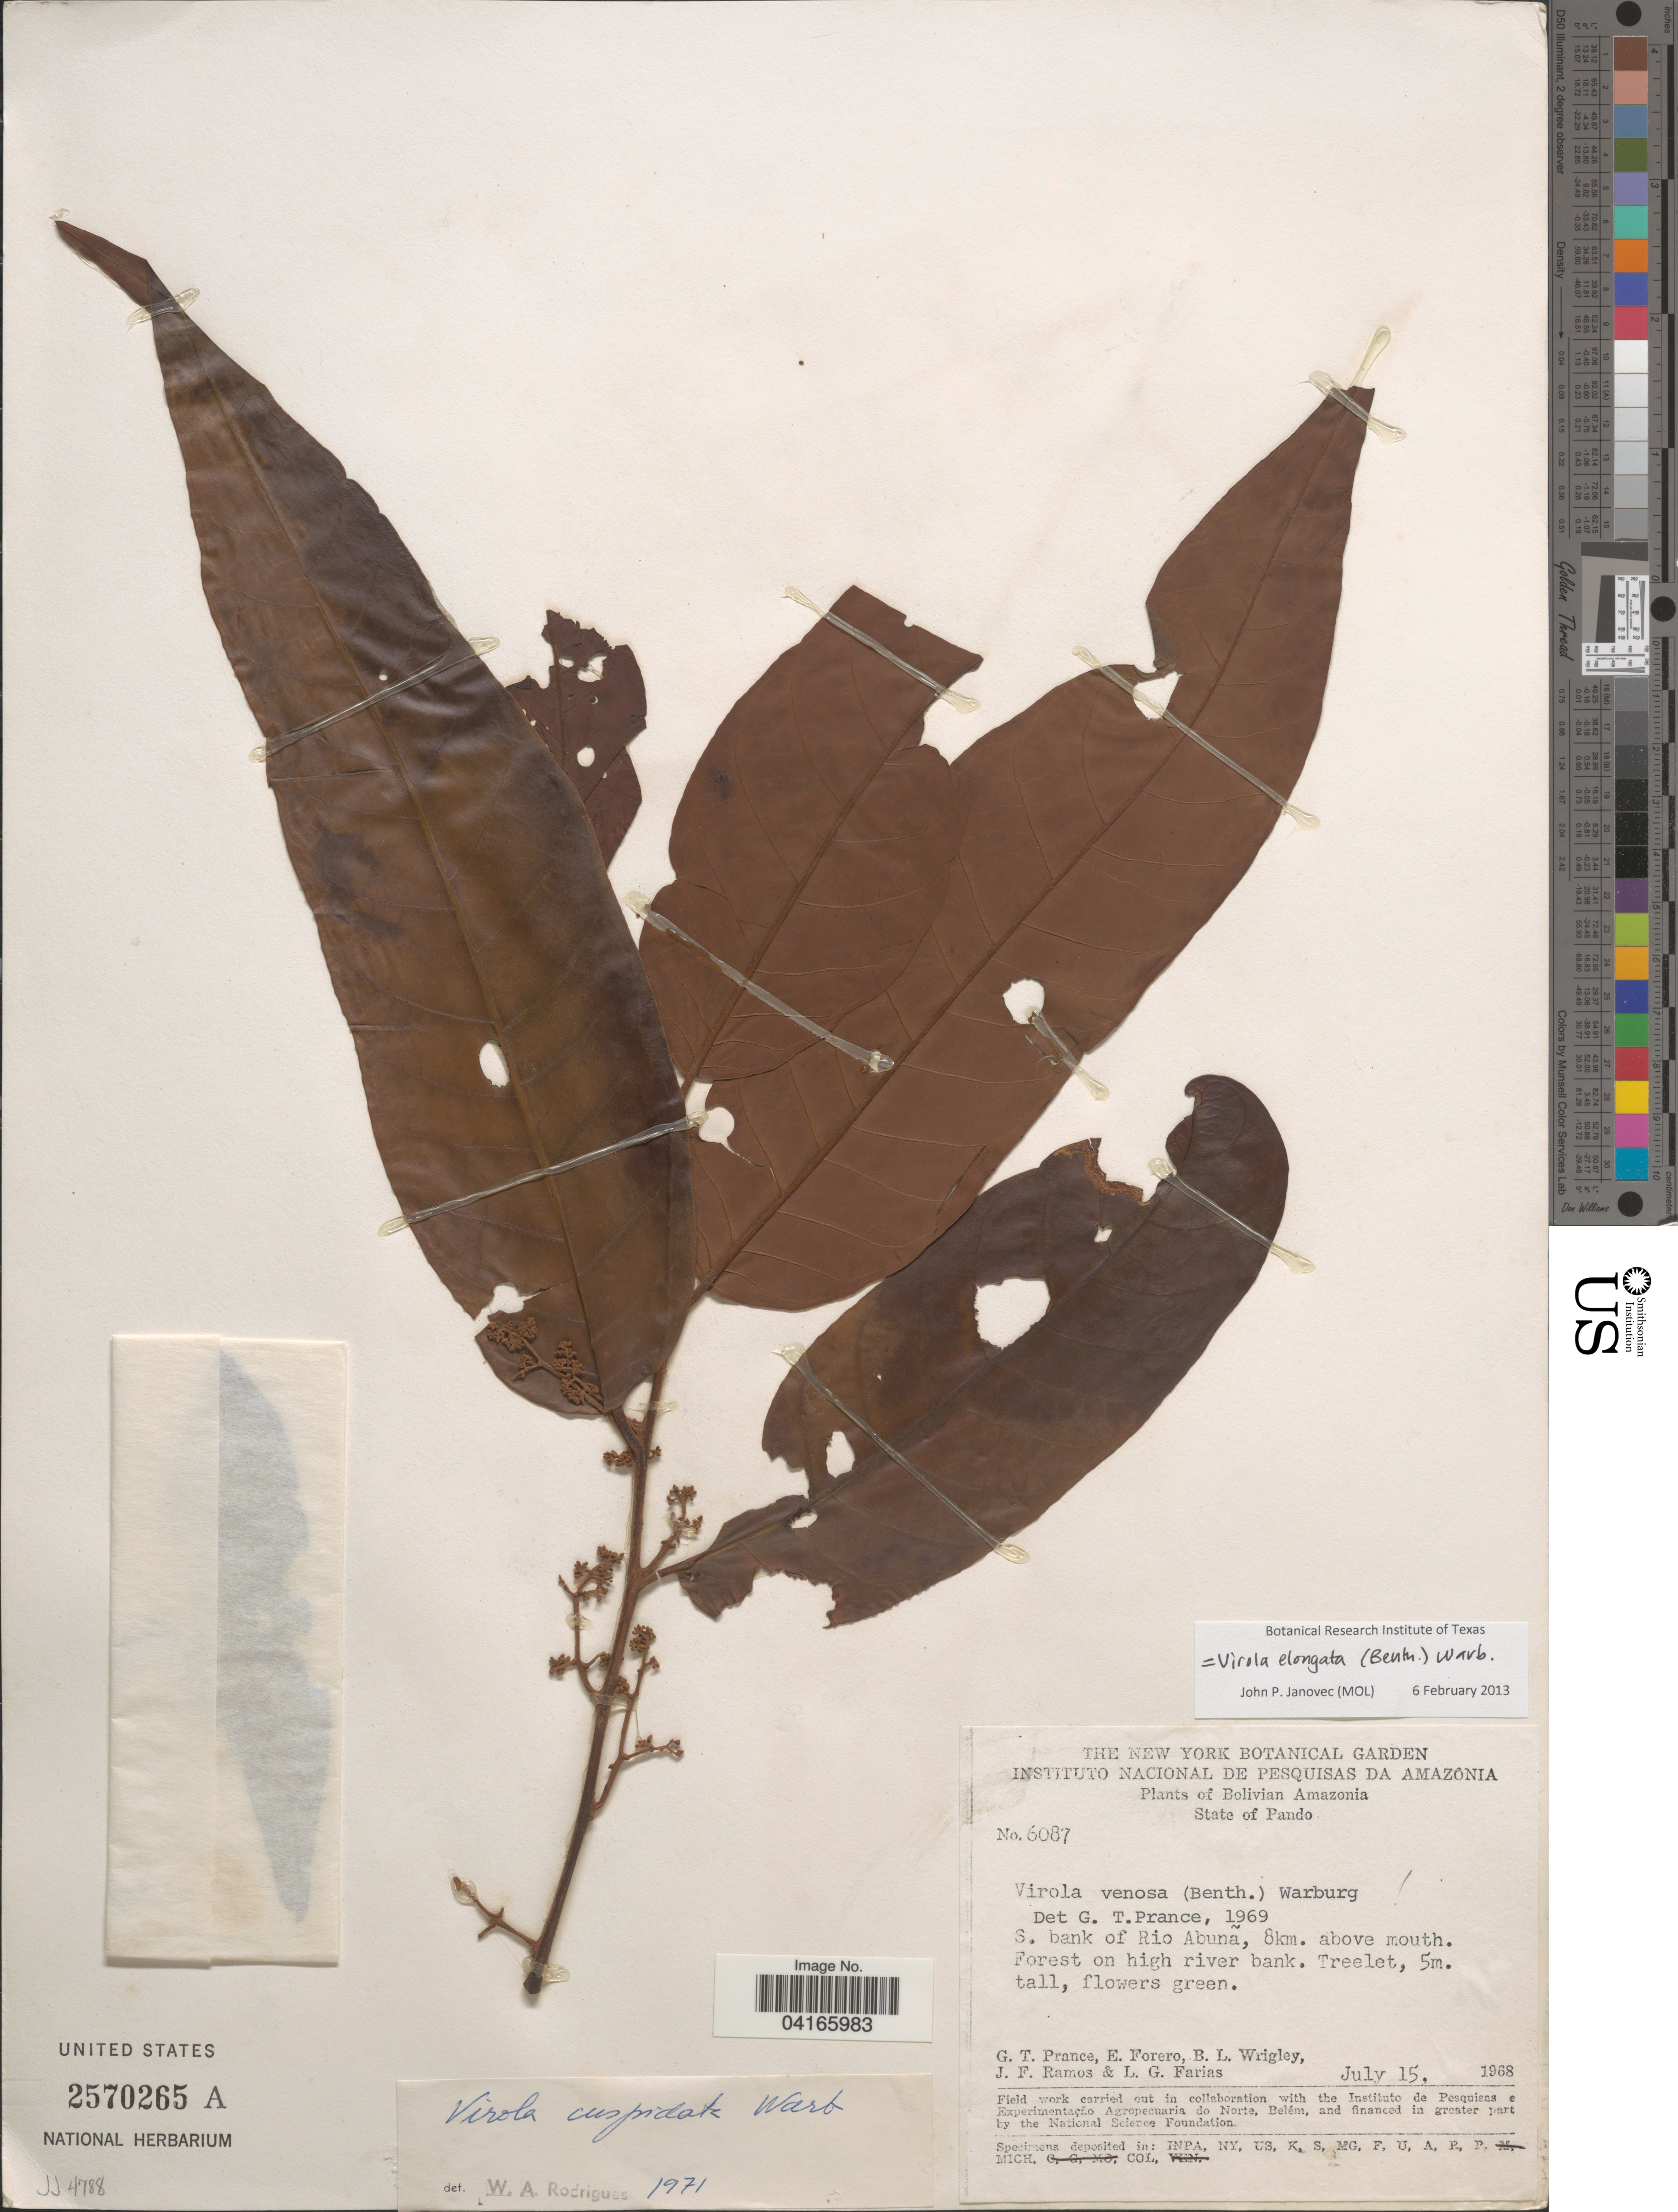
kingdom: Plantae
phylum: Tracheophyta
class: Magnoliopsida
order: Magnoliales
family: Myristicaceae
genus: Virola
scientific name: Virola elongata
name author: (Benth.) Warb.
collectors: G. T. Prance, E. Forero, B. L. Wrigley, J. F. Ramos & L. G. Farias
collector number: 6087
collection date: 1968-07-15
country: Bolivia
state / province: Pando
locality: Bolivian Amazonia. S. bank of Rio Abunã, 8km. above mouth. Forest on high river bank.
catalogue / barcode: US 2570265A